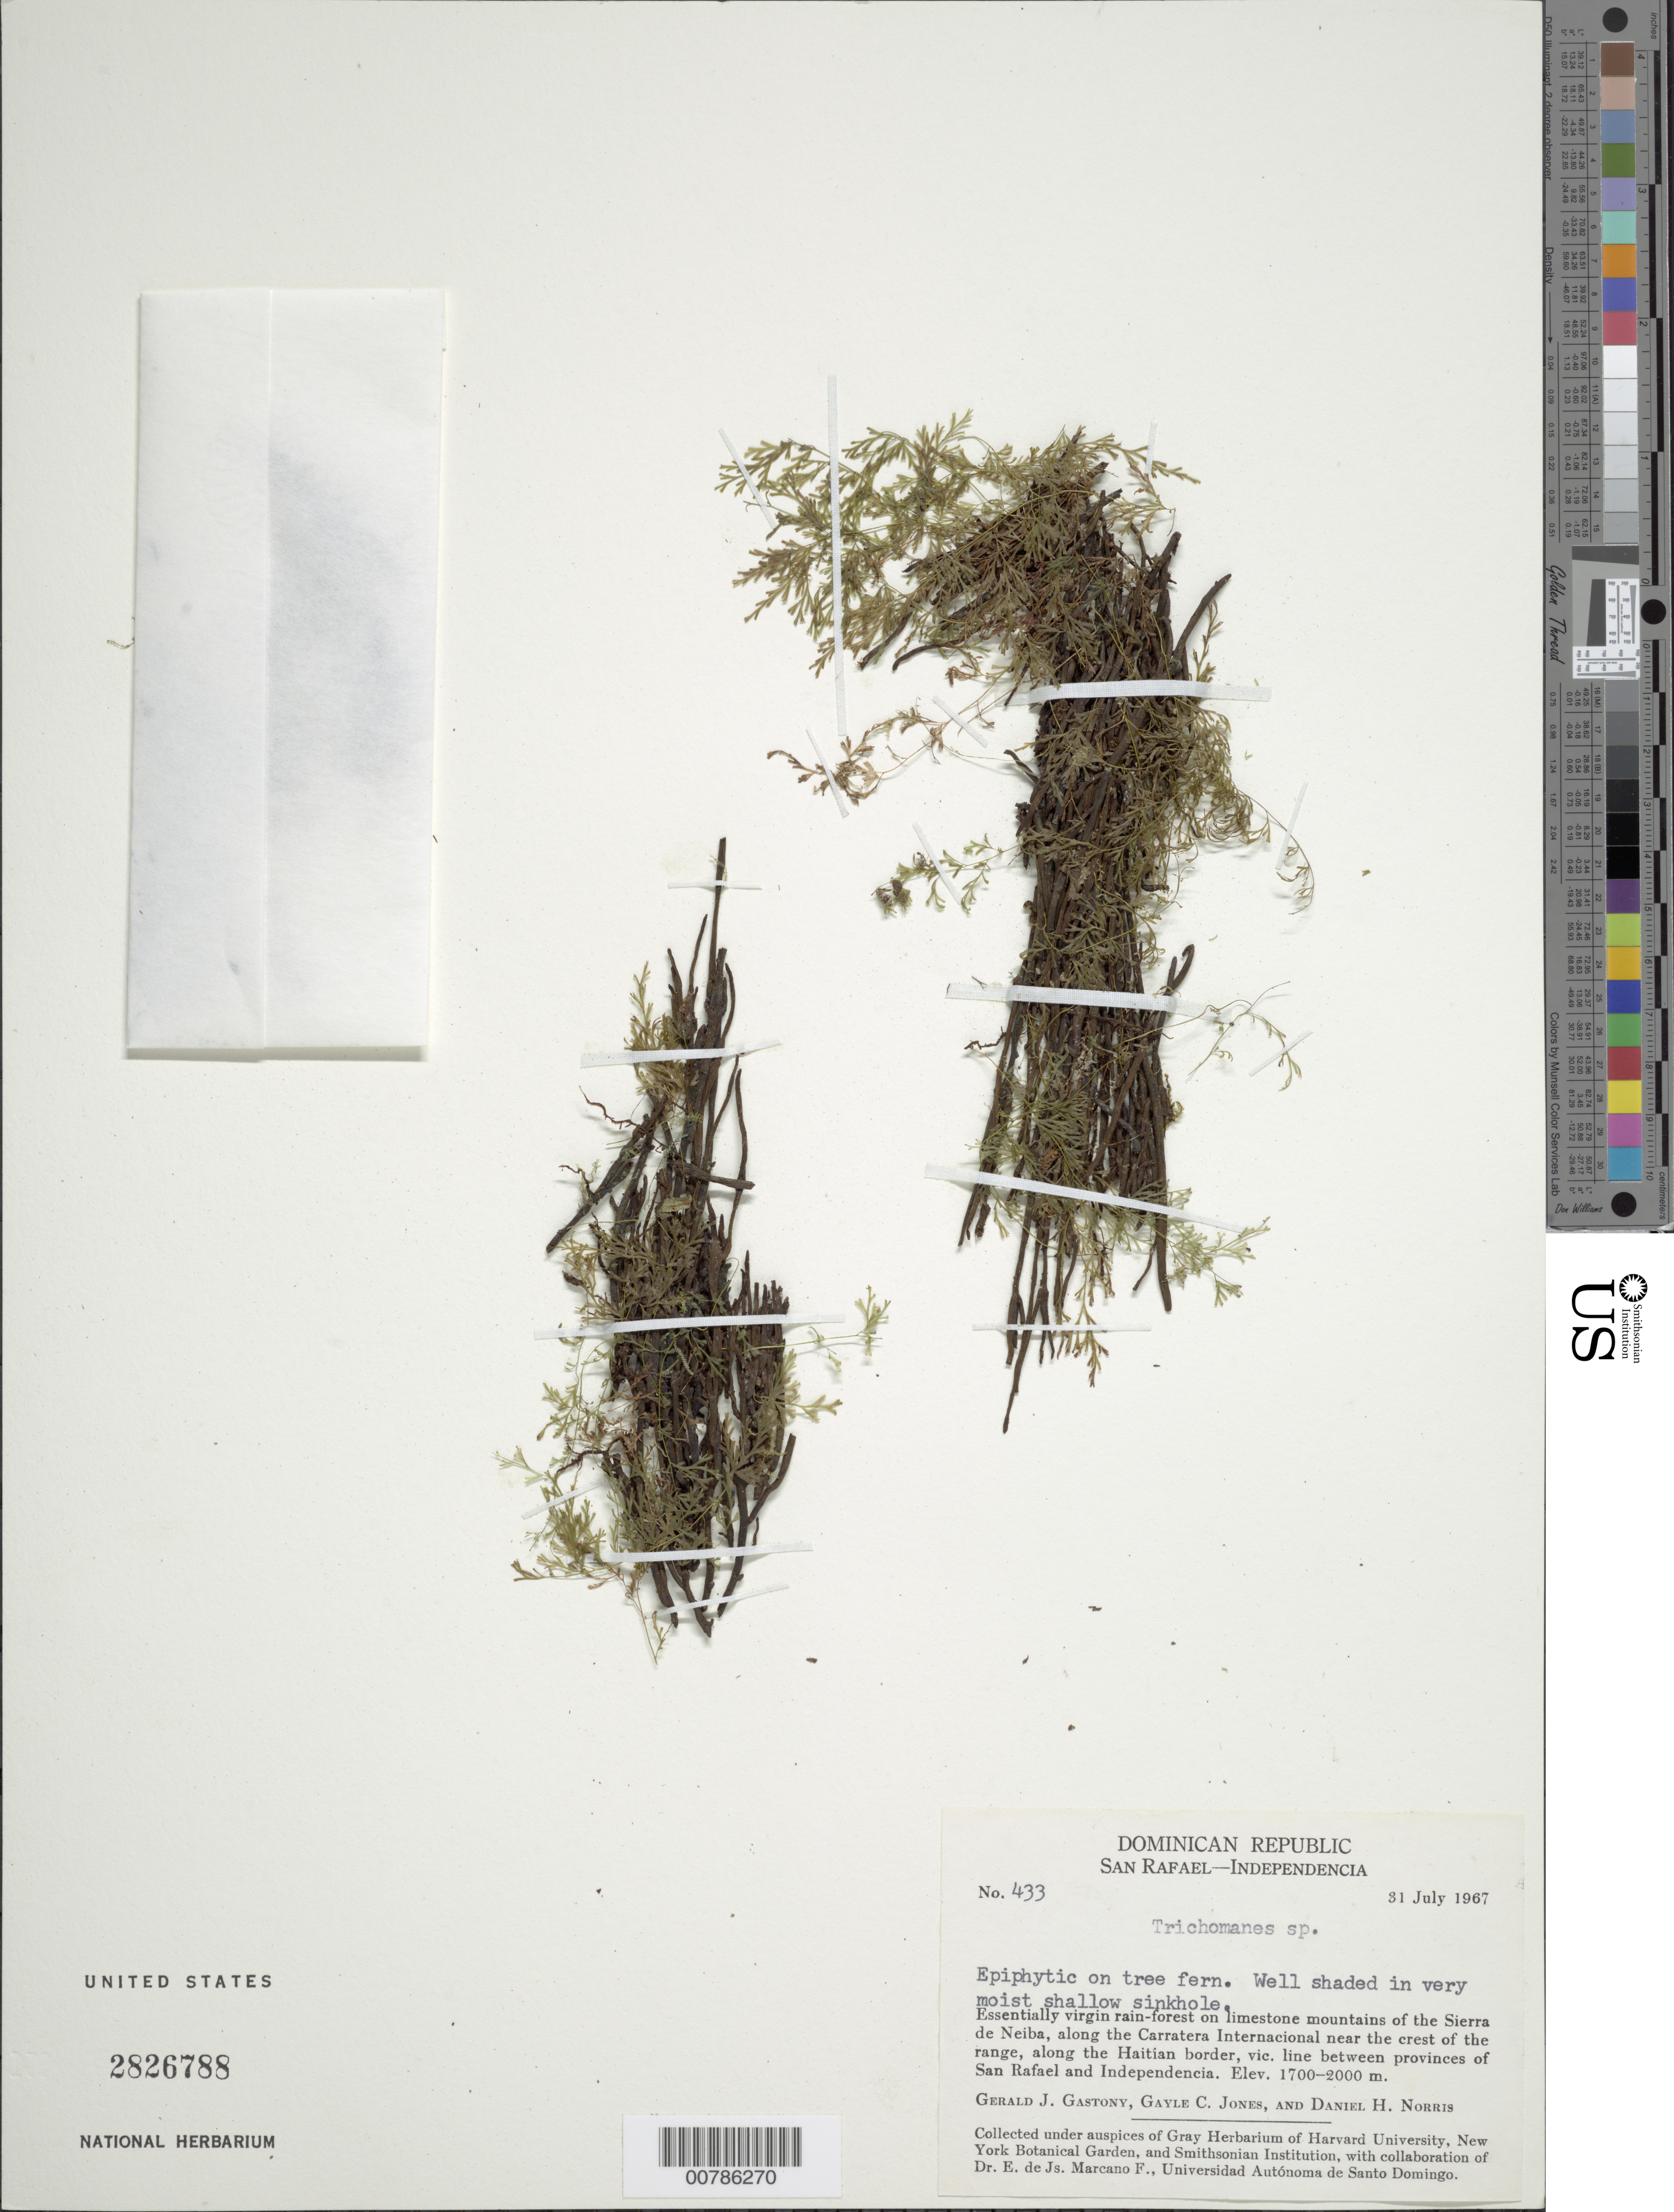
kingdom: Plantae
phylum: Tracheophyta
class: Polypodiopsida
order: Hymenophyllales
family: Hymenophyllaceae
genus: Polyphlebium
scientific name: Polyphlebium capillaceum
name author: (L.) Ebihara & Dubuisson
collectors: G. Gastony, G. C. Jones & D. H. Norris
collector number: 433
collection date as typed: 31 Jul 1967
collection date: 1967-07-31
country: Dominican Republic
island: Hispaniola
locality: San Rafael-Independencia; Sierra de Neiba, along Carratera Internacional, along Haitian Border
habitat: Essentially virgin rain forest on limestone; on tree fern, well shaded in very moist shallow sinkhole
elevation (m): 1700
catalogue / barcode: US 2826788